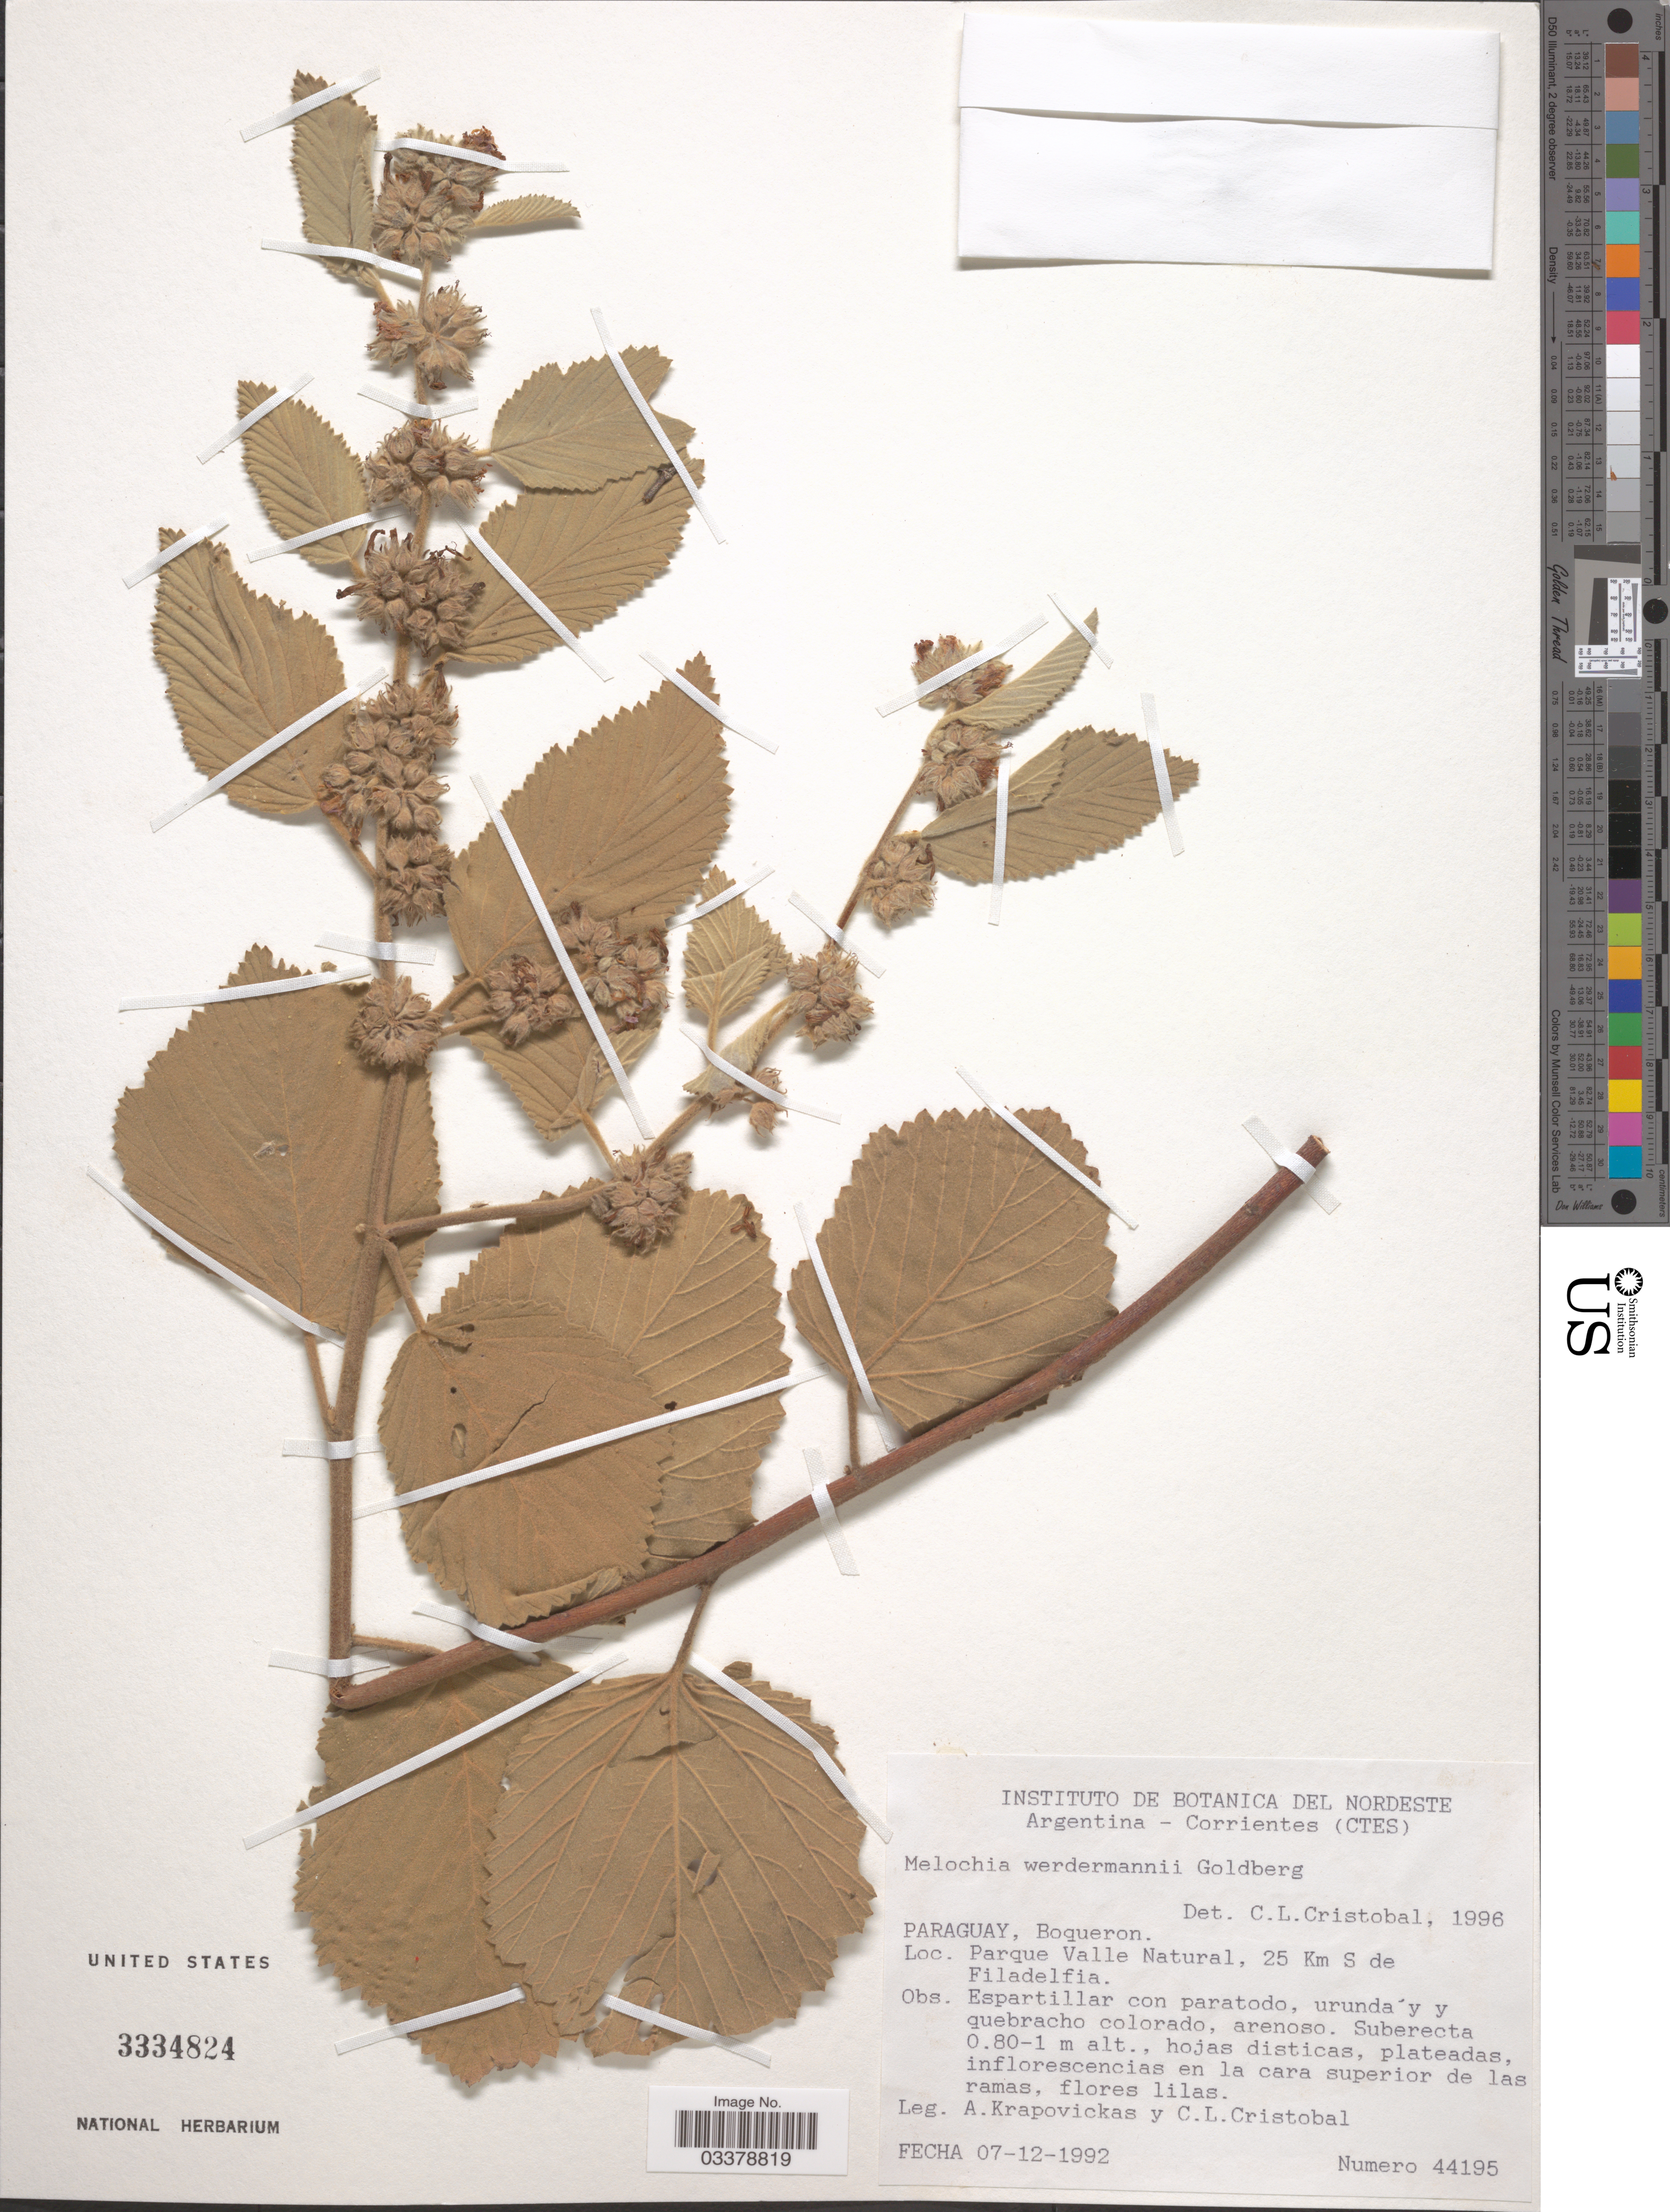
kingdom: Plantae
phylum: Tracheophyta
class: Magnoliopsida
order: Malvales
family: Malvaceae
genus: Melochia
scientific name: Melochia werdermannii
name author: Goldberg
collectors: A. Krapovickas & C. Cristobal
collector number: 44195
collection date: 1992-12-07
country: Paraguay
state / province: Boqueron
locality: Parque Valle Natural, 25 Km S de Filadelfia.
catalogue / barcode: US 3334824